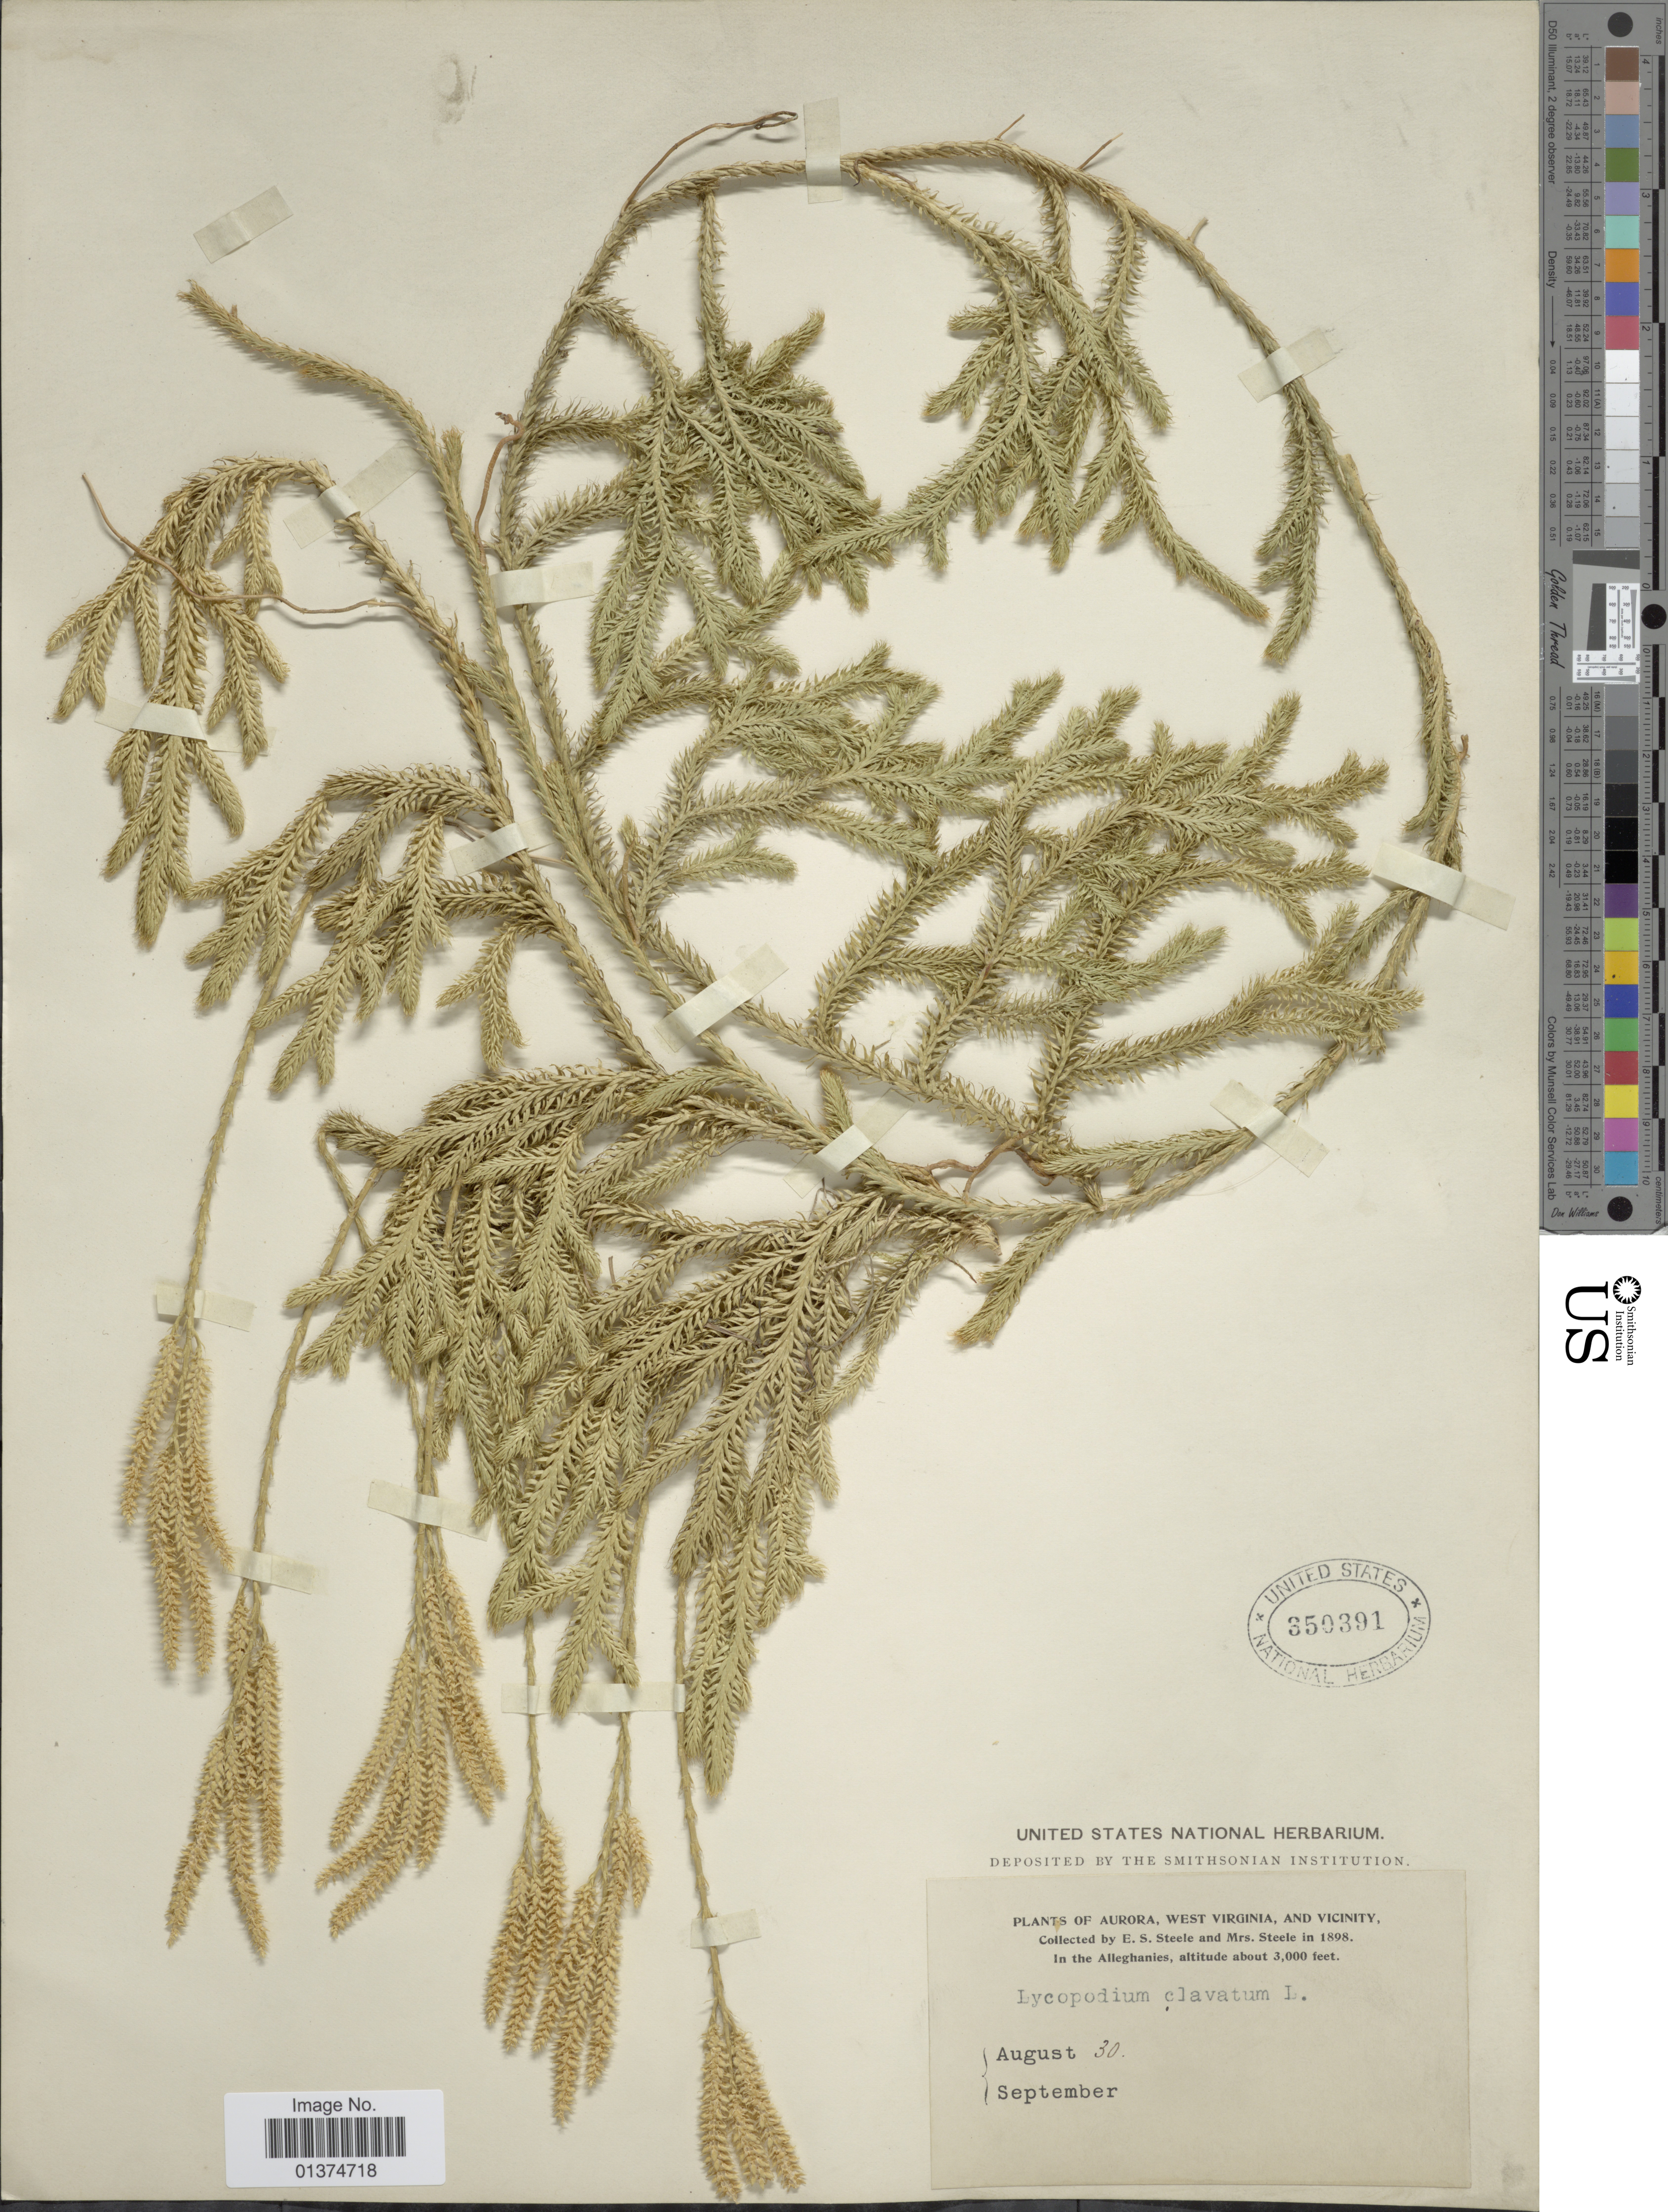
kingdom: Plantae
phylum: Tracheophyta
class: Lycopodiopsida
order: Lycopodiales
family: Lycopodiaceae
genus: Lycopodium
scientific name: Lycopodium clavatum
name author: L.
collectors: E. Steele & E. Steele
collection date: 1898-08-30/1898-09-30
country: United States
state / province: West Virginia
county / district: Preston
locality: Aurora, and vicinity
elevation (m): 914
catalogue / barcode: US 350391